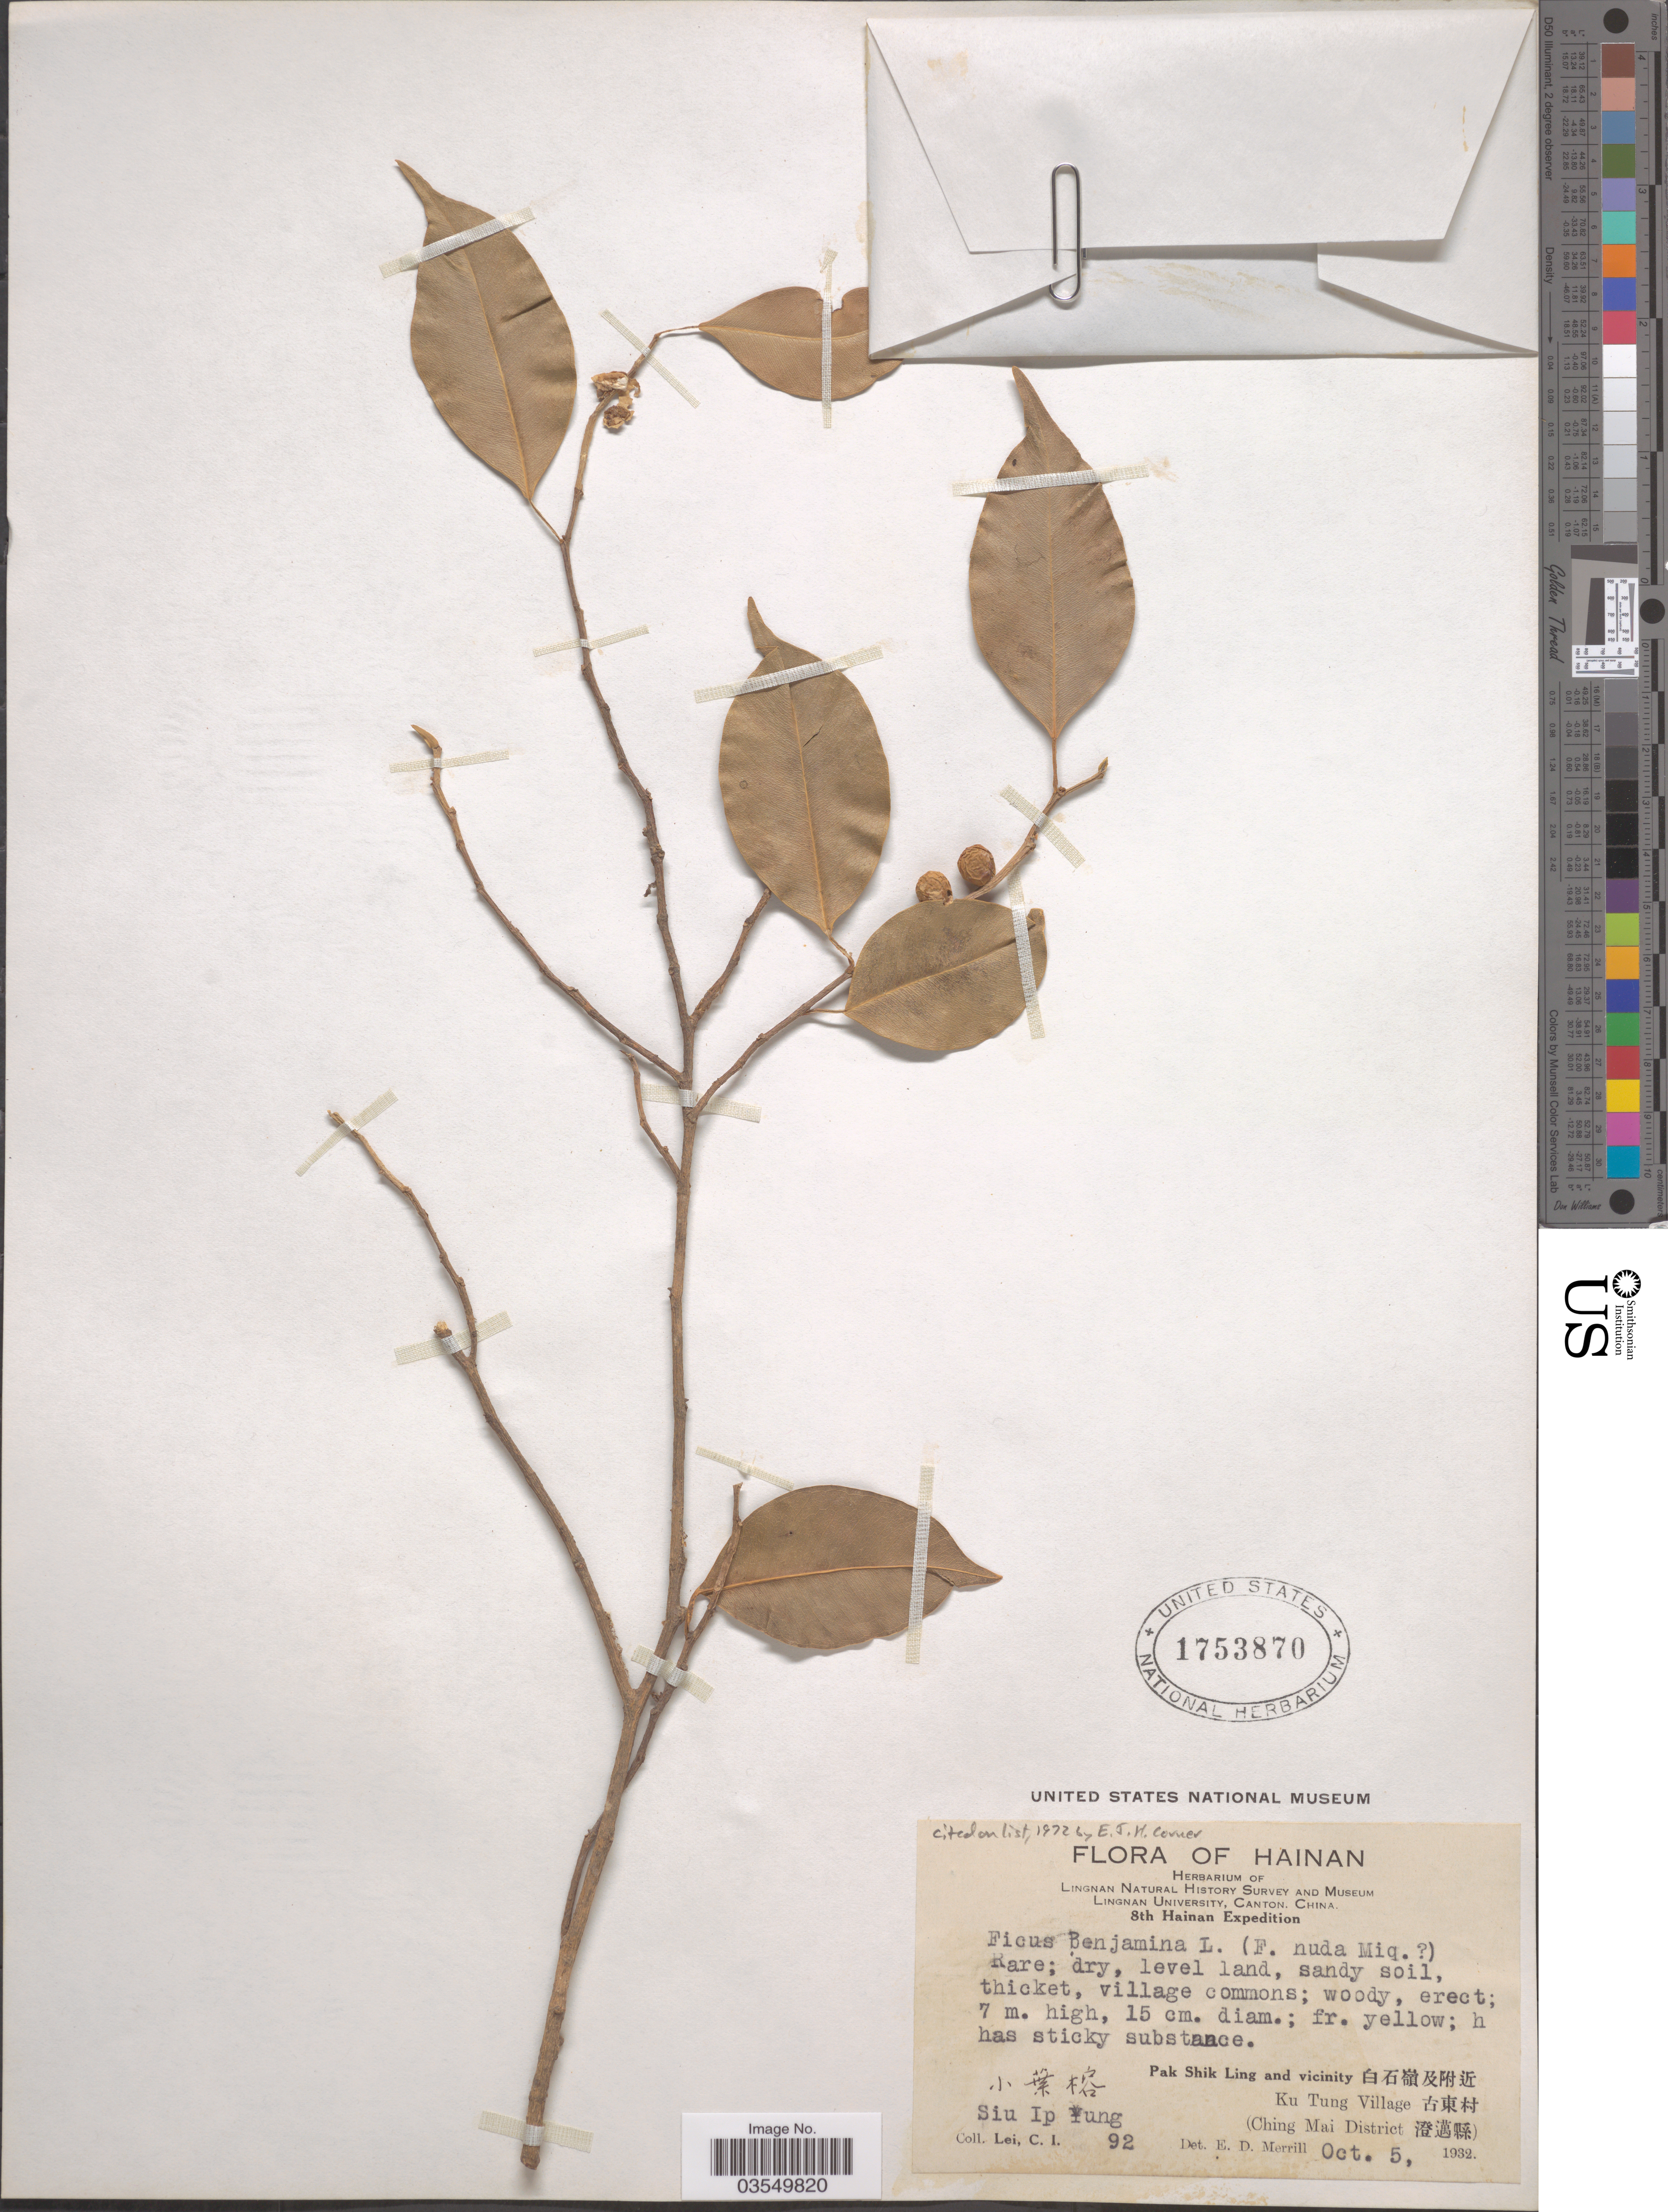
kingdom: Plantae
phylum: Tracheophyta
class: Magnoliopsida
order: Rosales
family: Moraceae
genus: Ficus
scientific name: Ficus benjamina var. benjamina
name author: L.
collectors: C. I. Lei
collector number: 92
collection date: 1932-10-05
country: China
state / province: Hainan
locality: X. Siu Ip Yung. Pak Shik Ling and vicinity X. Ku Tung Village X. (Ching Mai District X).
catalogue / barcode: US 1753870